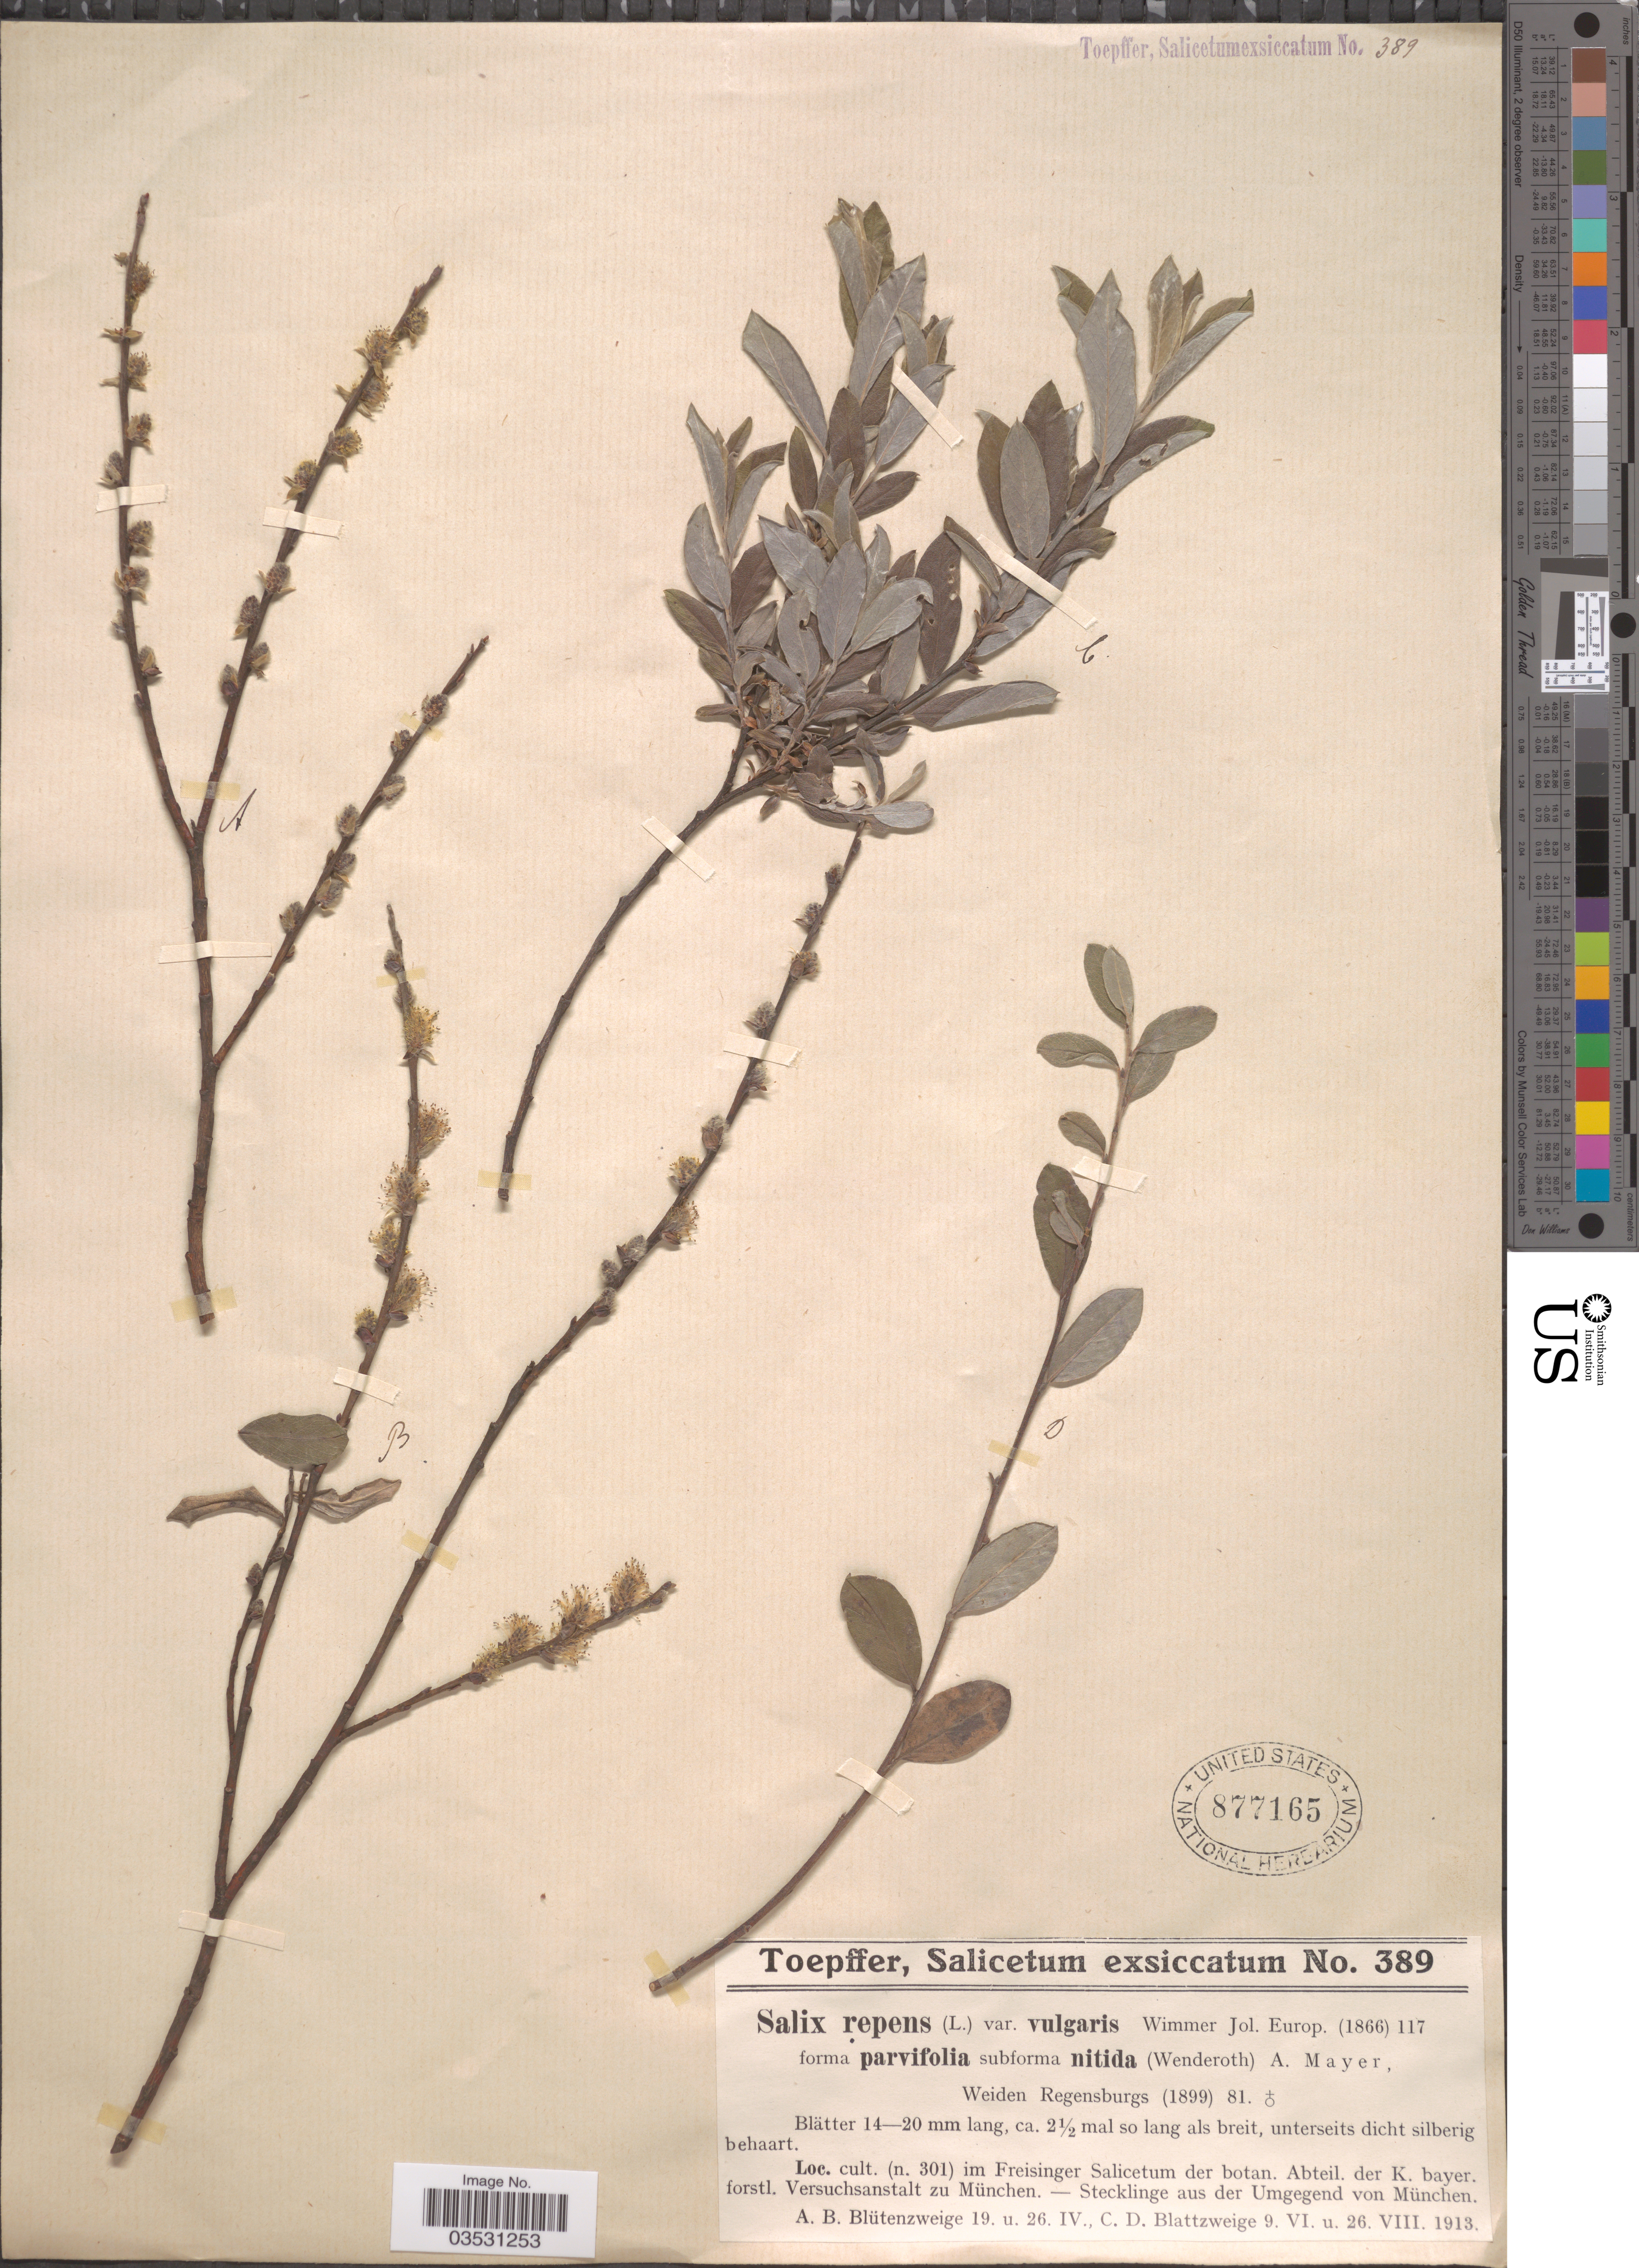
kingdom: Plantae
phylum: Tracheophyta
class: Magnoliopsida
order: Malpighiales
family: Salicaceae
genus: Salix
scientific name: Salix repens var. vulgaris f. parvifolia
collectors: A. Toepffer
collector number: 389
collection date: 1913-04-19/1913-08-26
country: Germany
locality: Cult. (n. 301) im Freisinger Salicetum der botan. Abteil der K. bayer. forstl. Versuchsanstalt zu München. - Stecklinge aus der Umgegend von München.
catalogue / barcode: US 877165